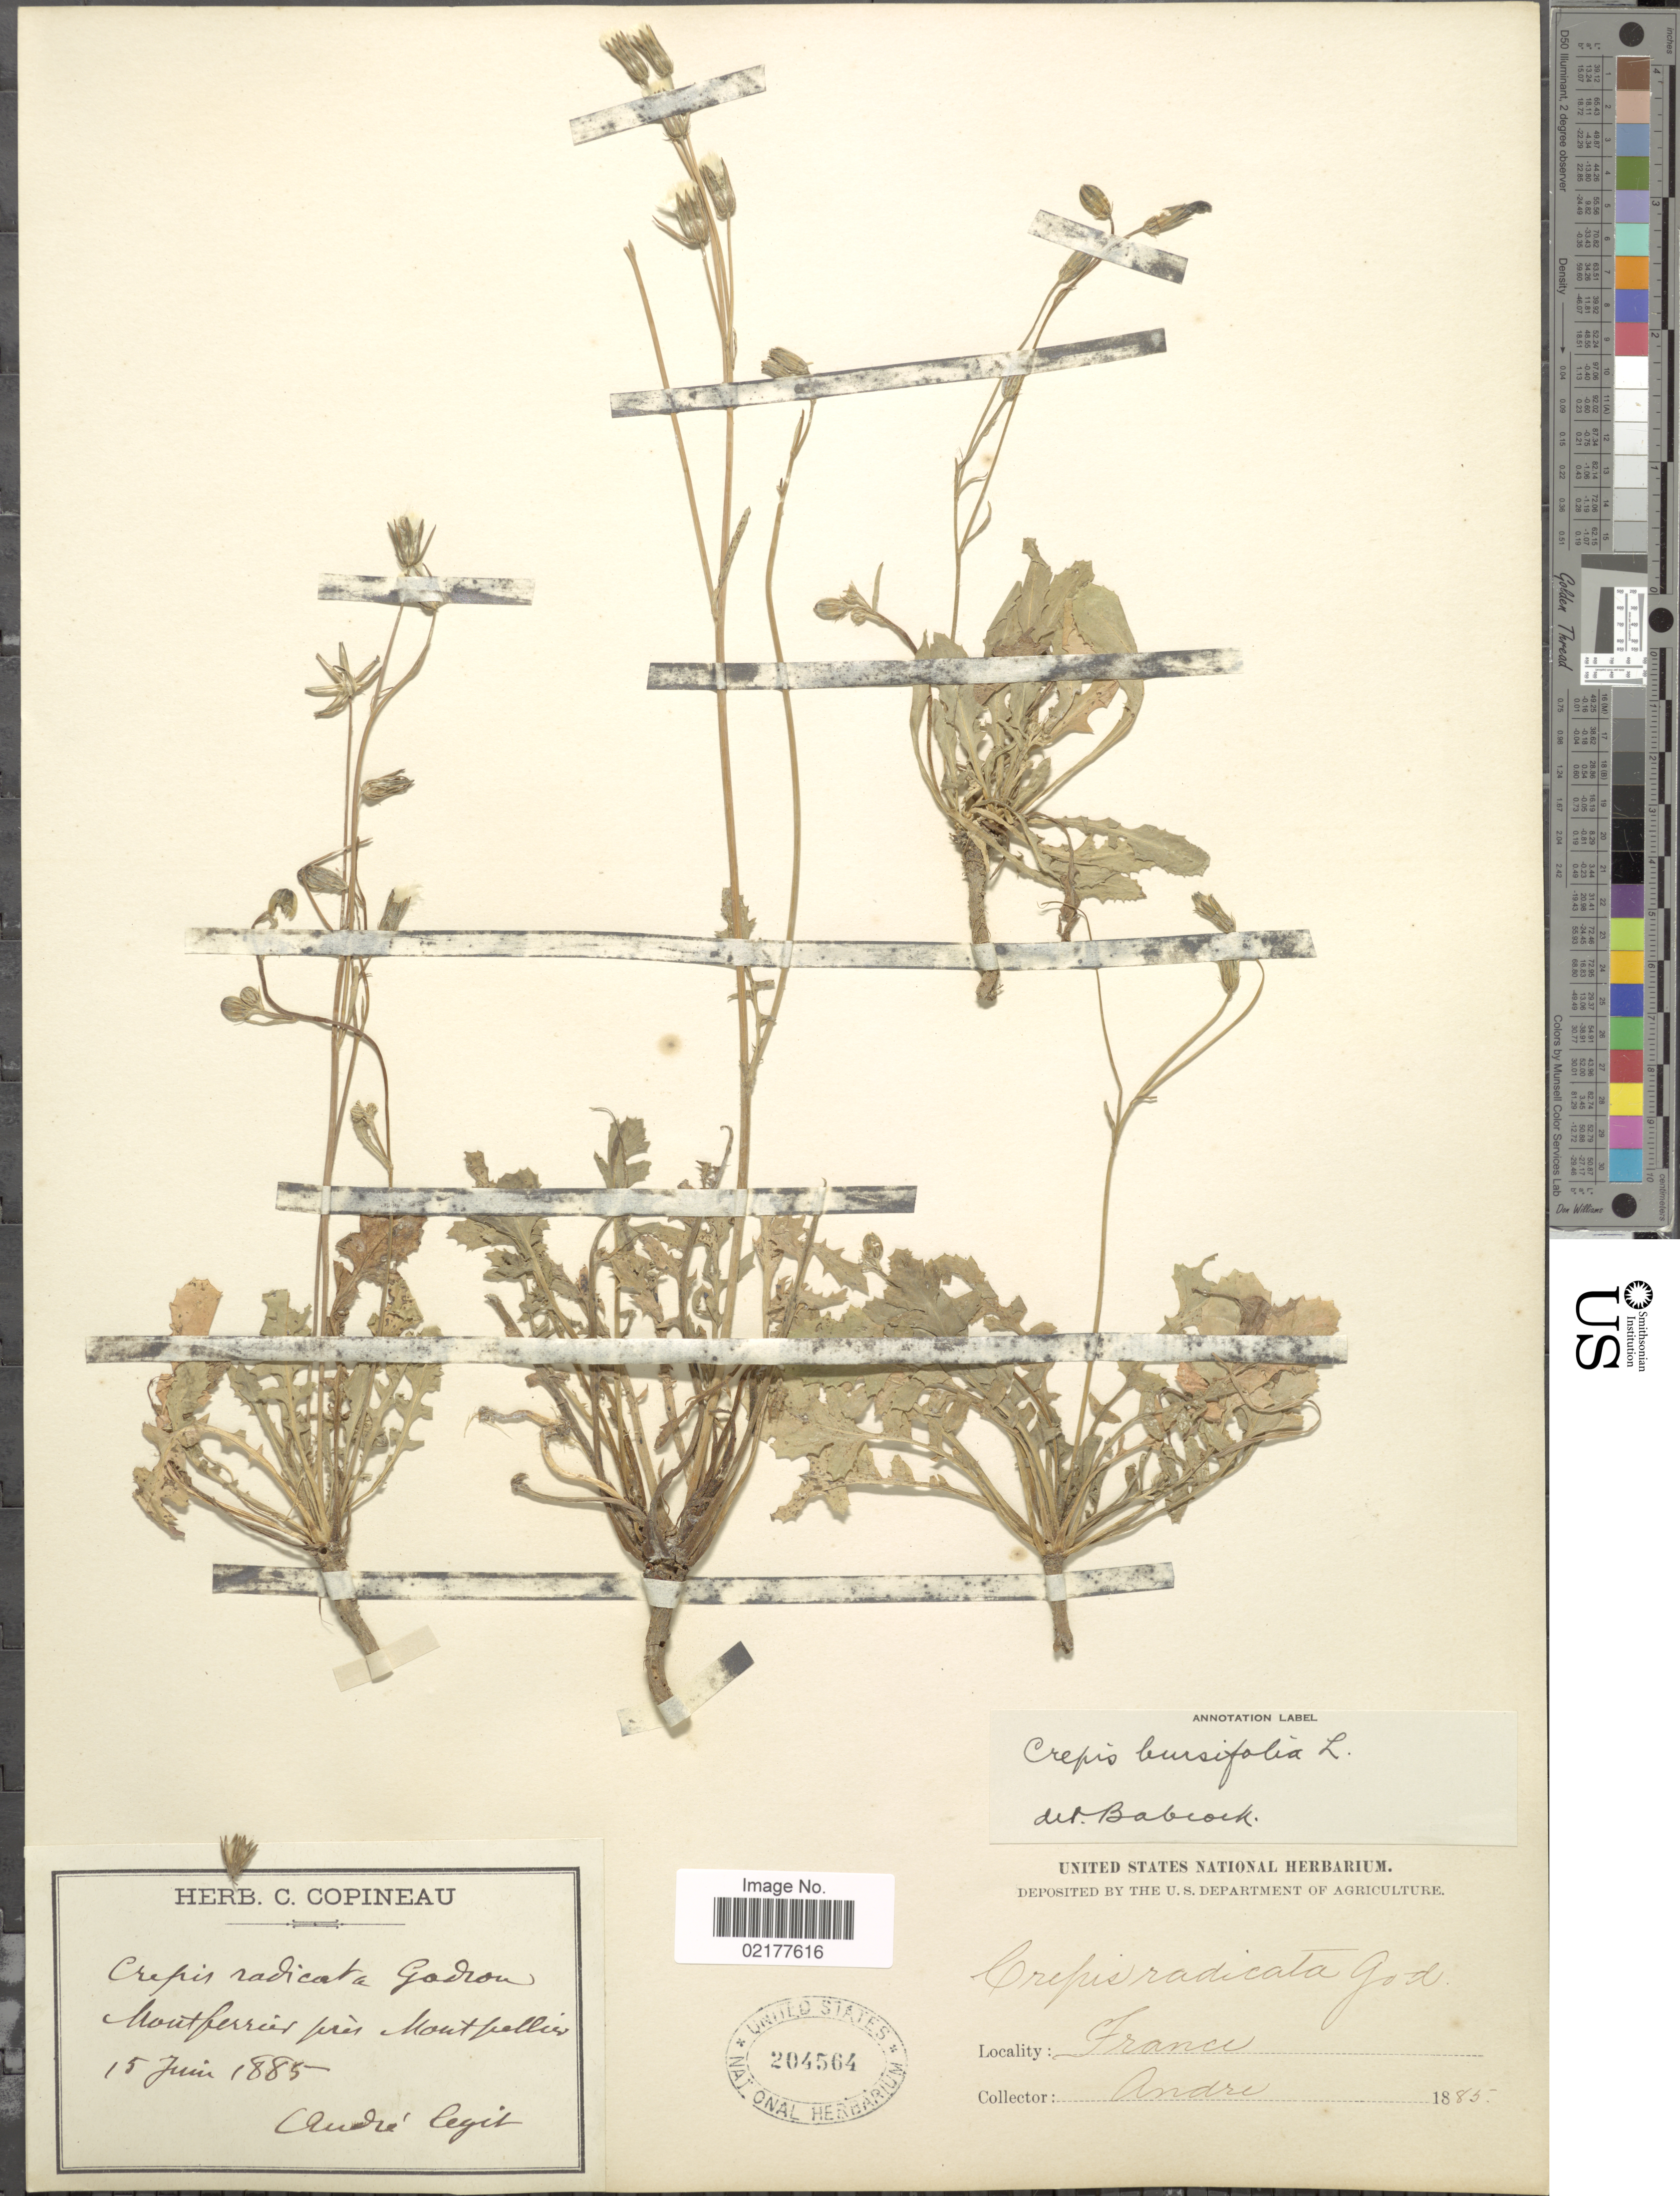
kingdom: Plantae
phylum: Tracheophyta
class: Magnoliopsida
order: Asterales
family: Asteraceae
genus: Crepis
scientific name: Crepis bursifolia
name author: L.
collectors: André, --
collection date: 1885-06-15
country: France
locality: Monferris près Montpellir [interpreted]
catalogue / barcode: US 204564